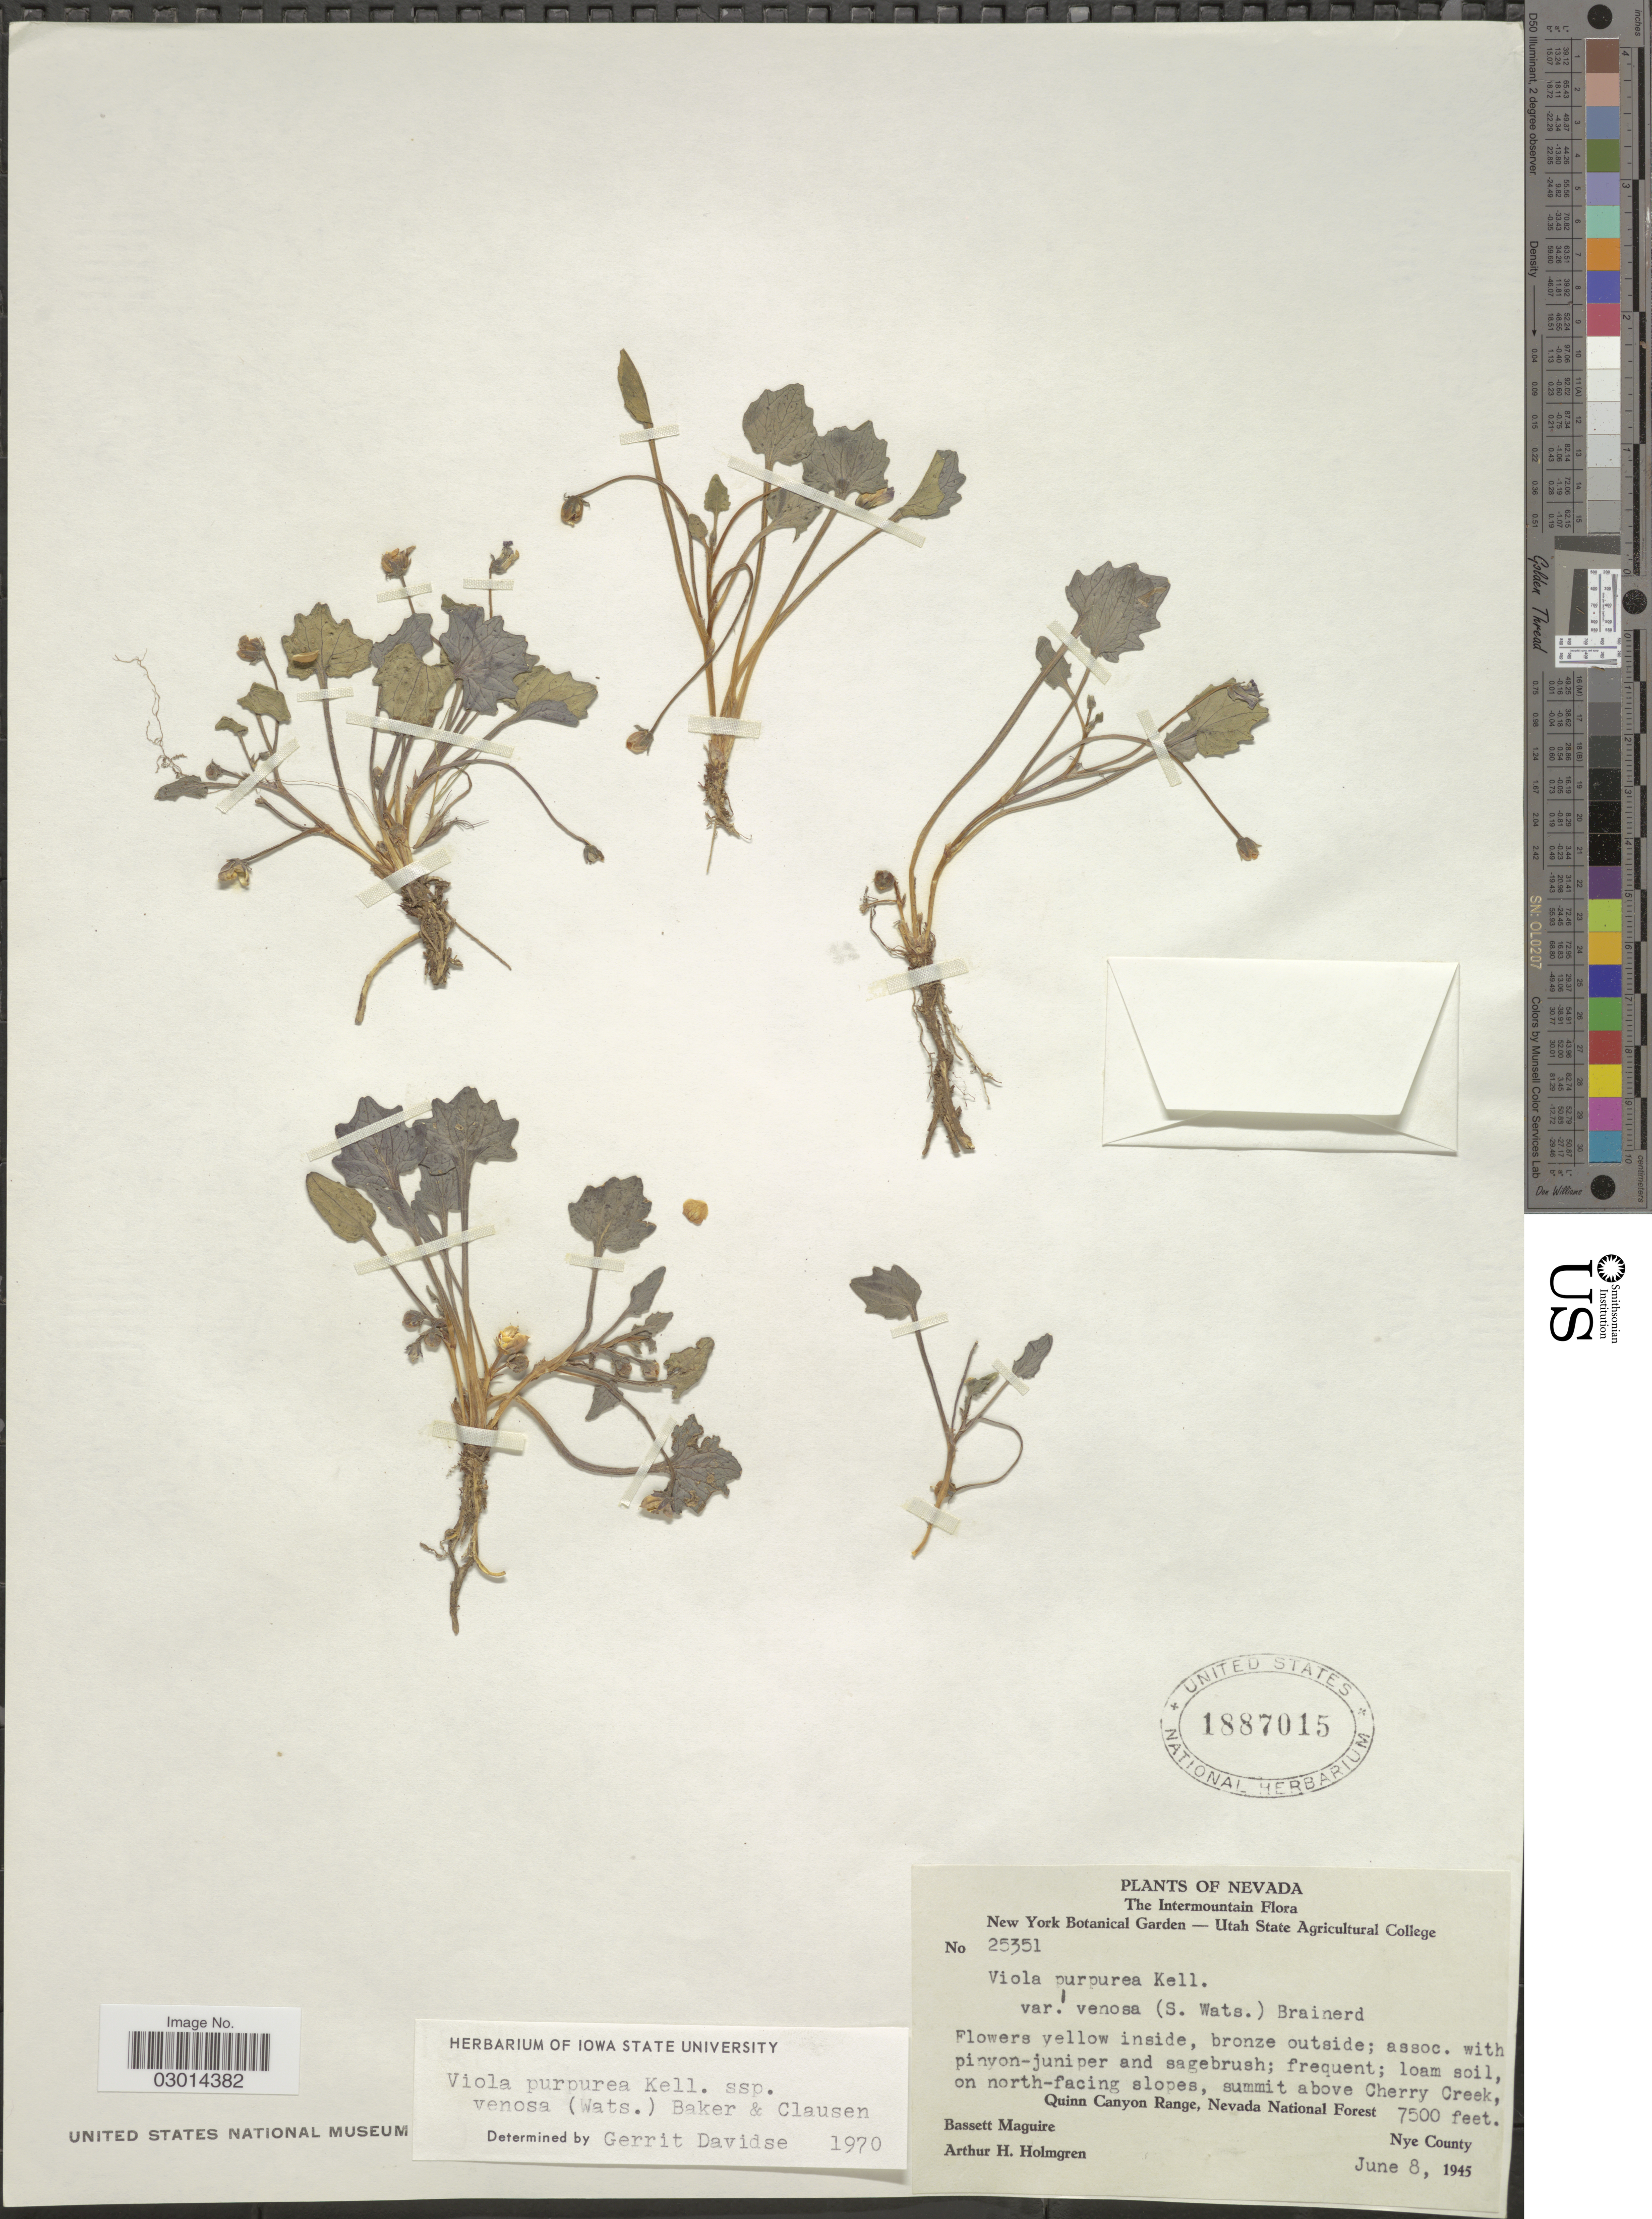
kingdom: Plantae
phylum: Tracheophyta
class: Magnoliopsida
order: Malpighiales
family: Violaceae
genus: Viola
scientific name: Viola purpurea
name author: Kellogg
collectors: B. Maguire & A. H. Holmgren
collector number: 25351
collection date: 1945-06-08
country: United States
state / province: Nevada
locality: The Intermountain, on north-facing slopes, summit above Cherry Creek, Quinn Canyon Range, Nevada National Forest, Nye County.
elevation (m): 2286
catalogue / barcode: US 1887015